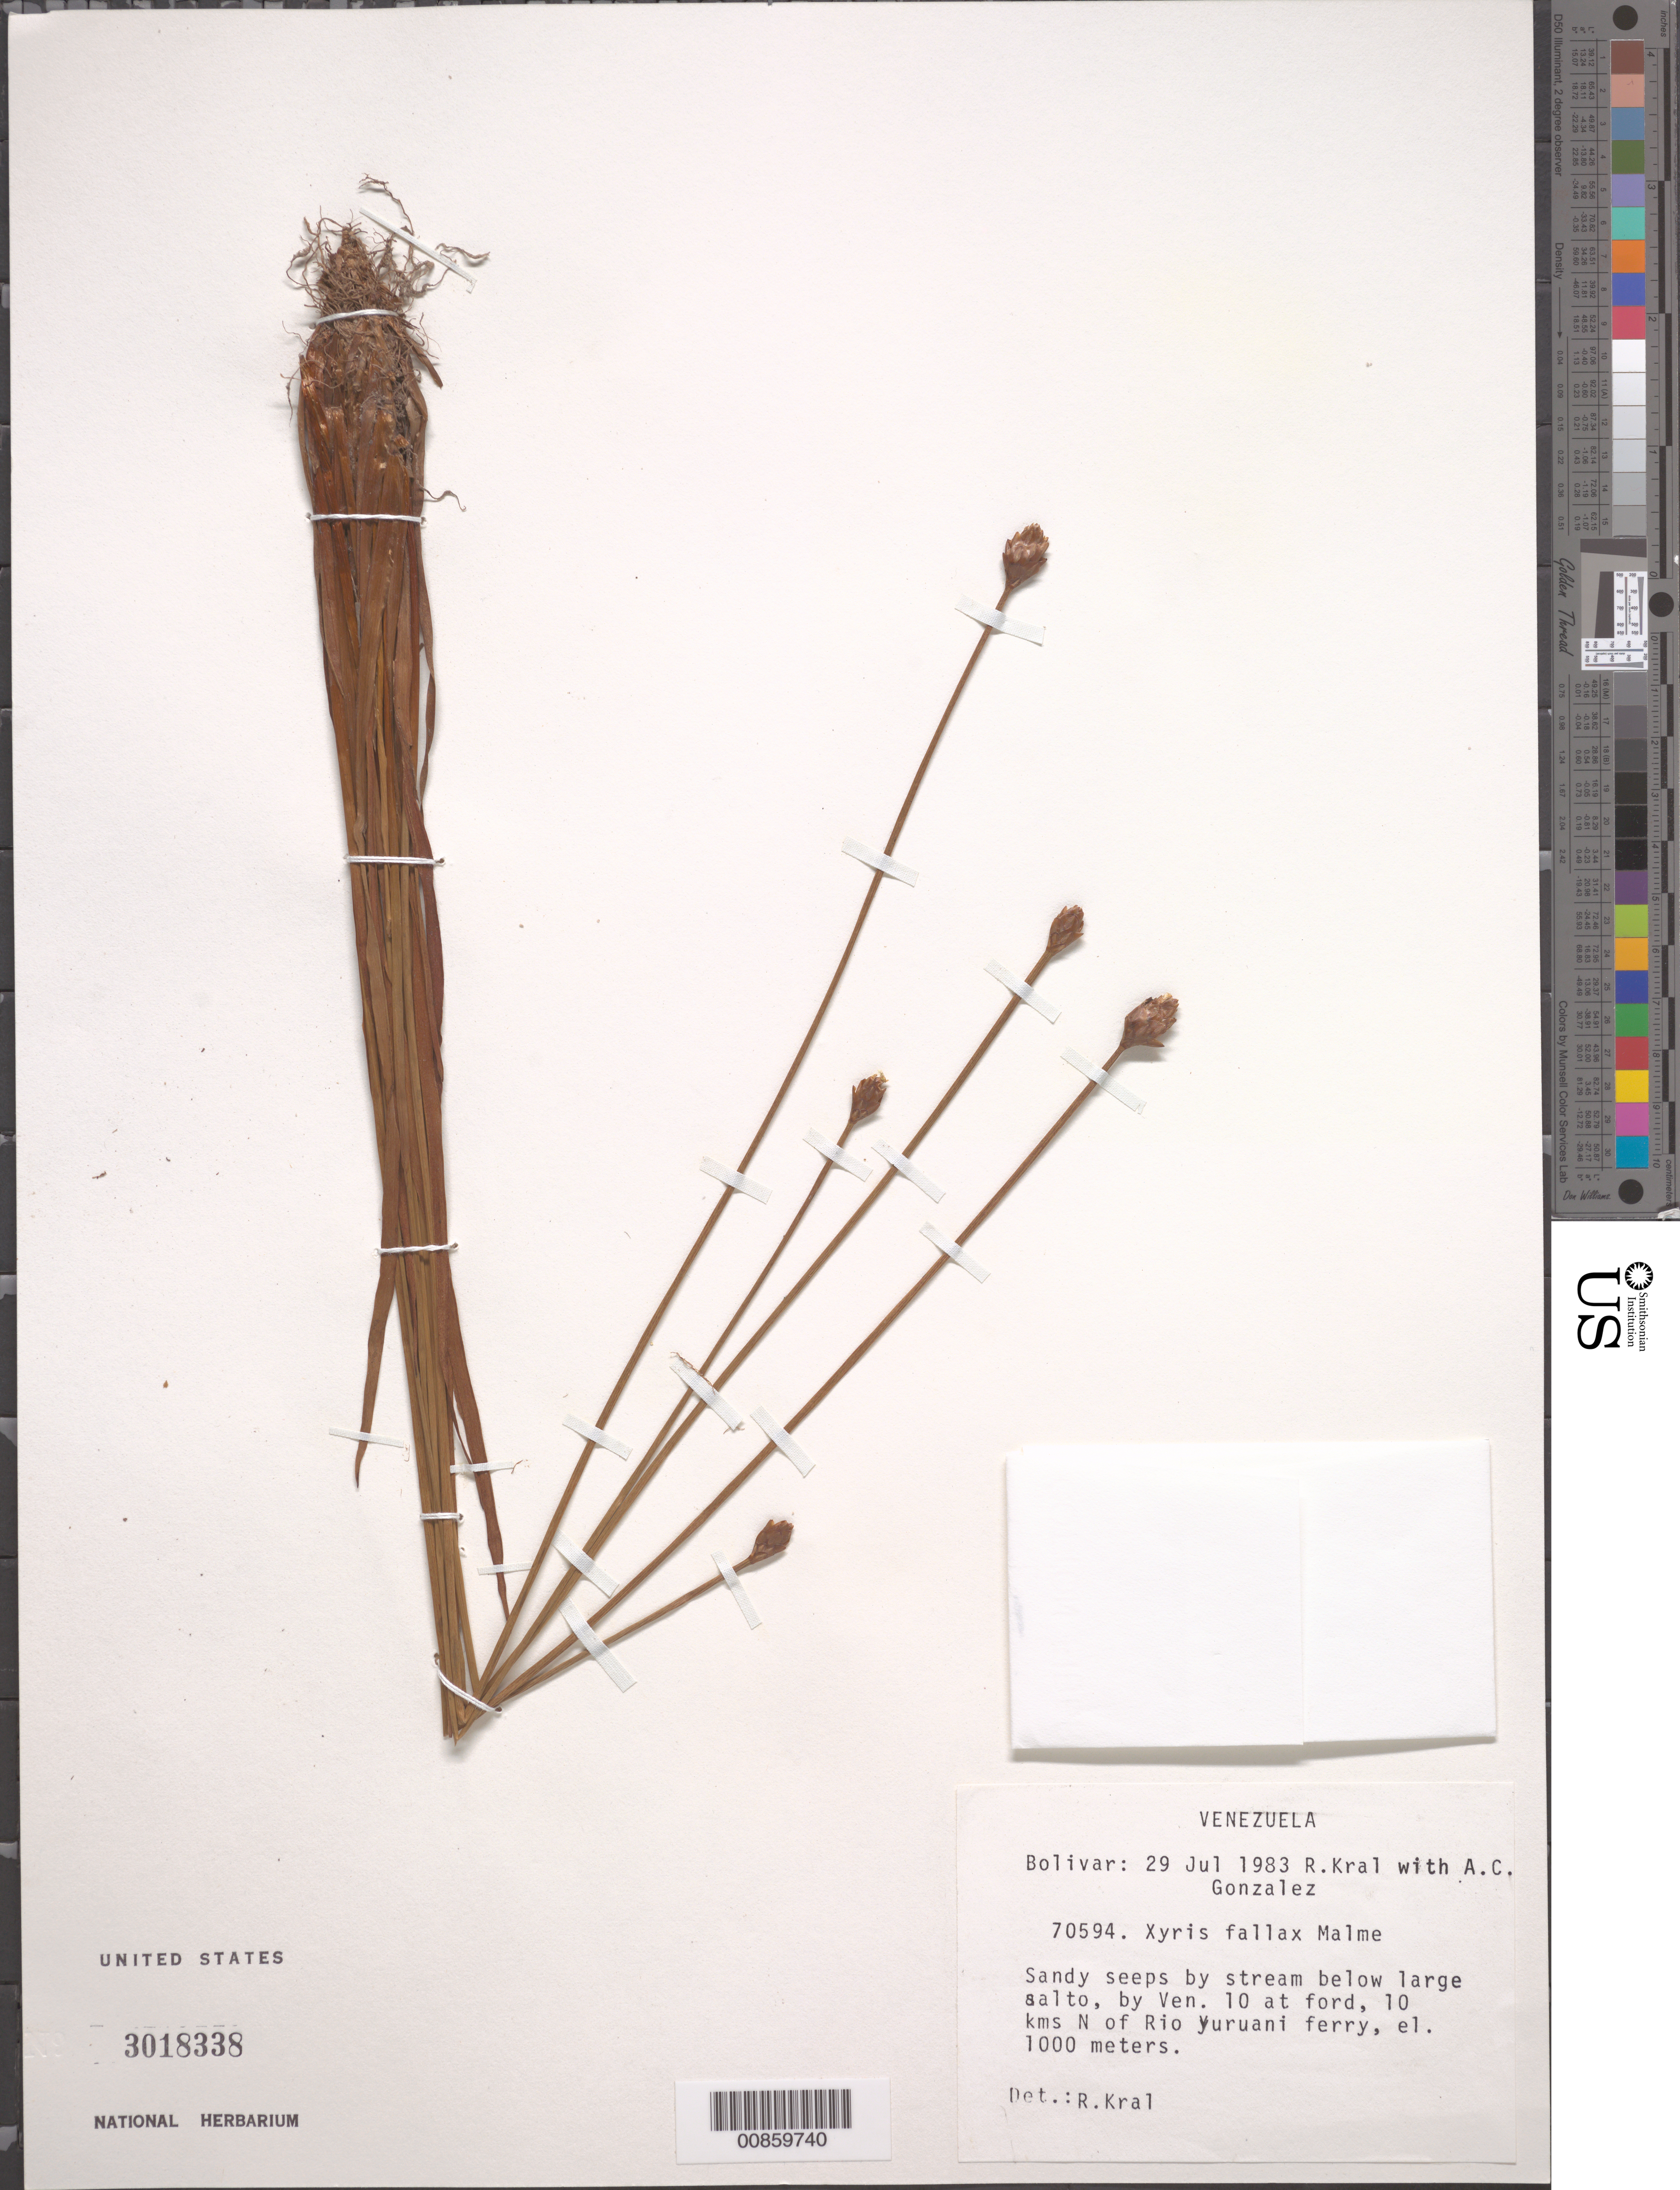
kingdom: Plantae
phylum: Tracheophyta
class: Liliopsida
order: Poales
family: Xyridaceae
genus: Xyris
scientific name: Xyris fallax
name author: Malme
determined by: Kral, Robert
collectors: R. Kral & A. C. González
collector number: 70594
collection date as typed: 29-Jul-83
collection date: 1983-07-29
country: Venezuela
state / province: Bolívar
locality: Ven. 10 at ford; 10 km N of Río Yuruani ferry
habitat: Sandy seeps by stream below large salto.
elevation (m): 1000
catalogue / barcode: US 3018338